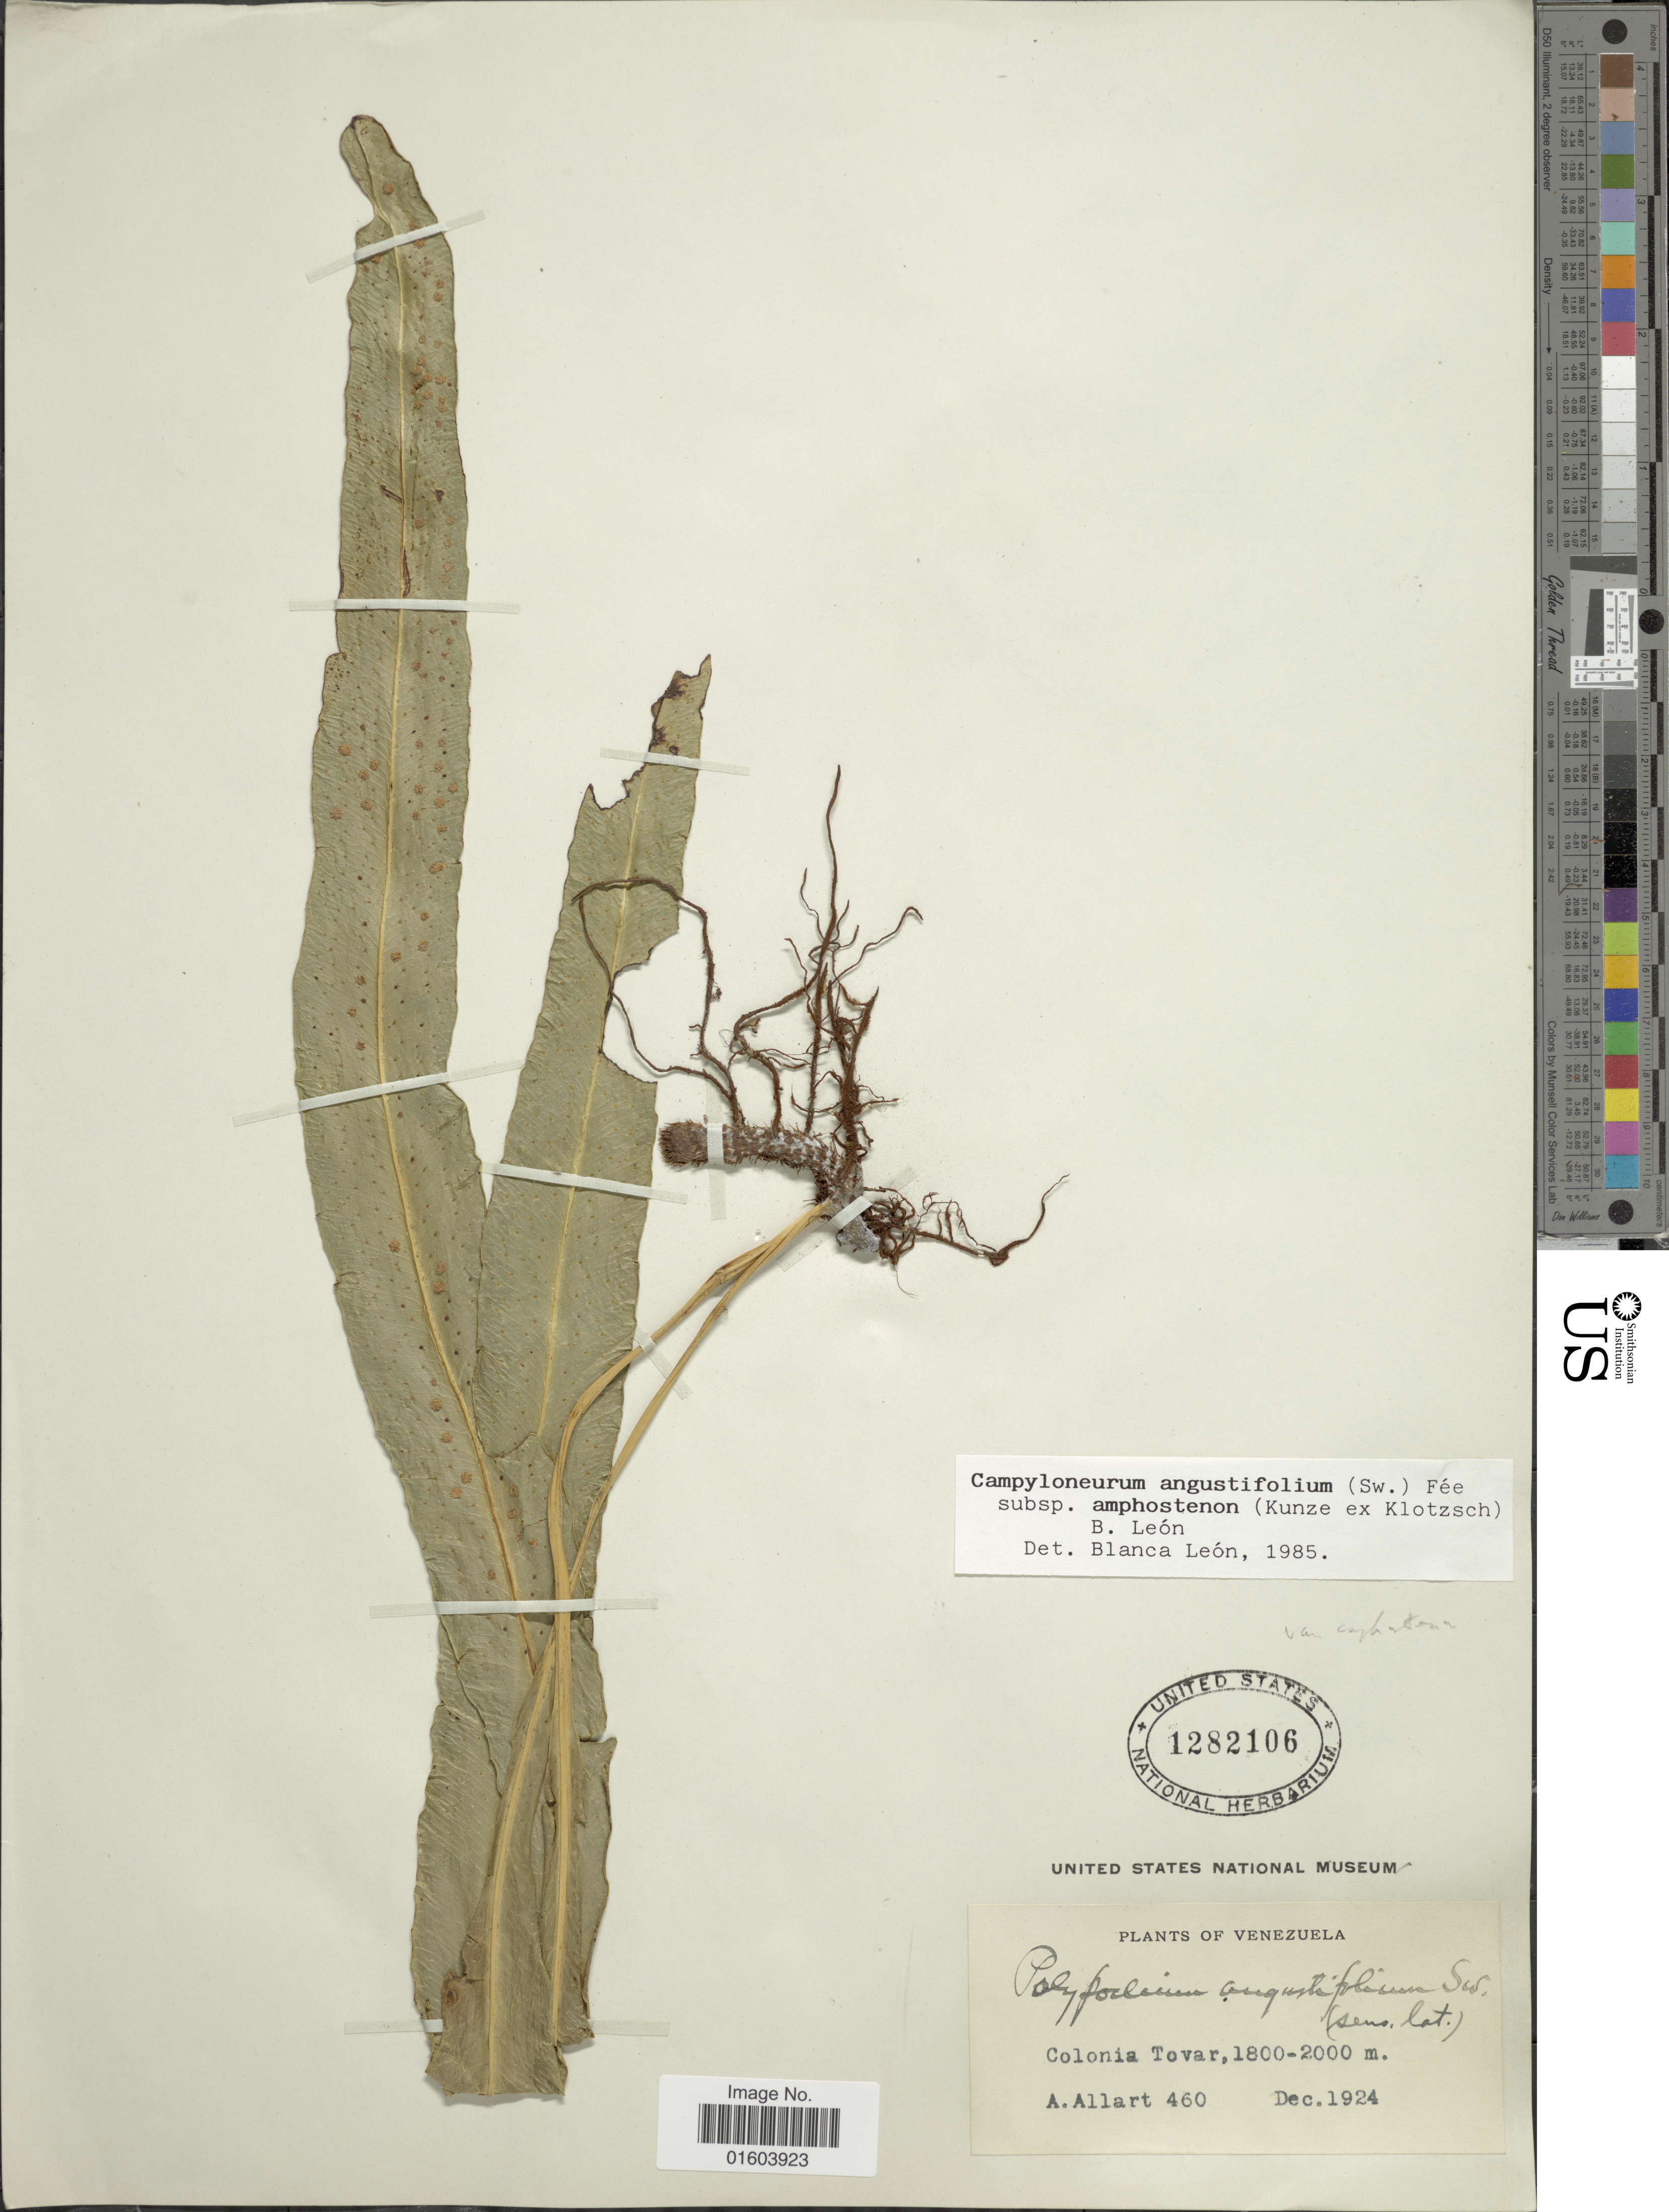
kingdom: Plantae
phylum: Tracheophyta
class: Polypodiopsida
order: Polypodiales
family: Polypodiaceae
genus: Campyloneurum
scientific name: Campyloneurum amphostenon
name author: (Kunze ex Klotzsch) Fée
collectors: A. Allart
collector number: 460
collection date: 1924-12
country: Venezuela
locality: Colonia Tovar.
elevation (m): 1800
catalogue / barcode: US 1282106